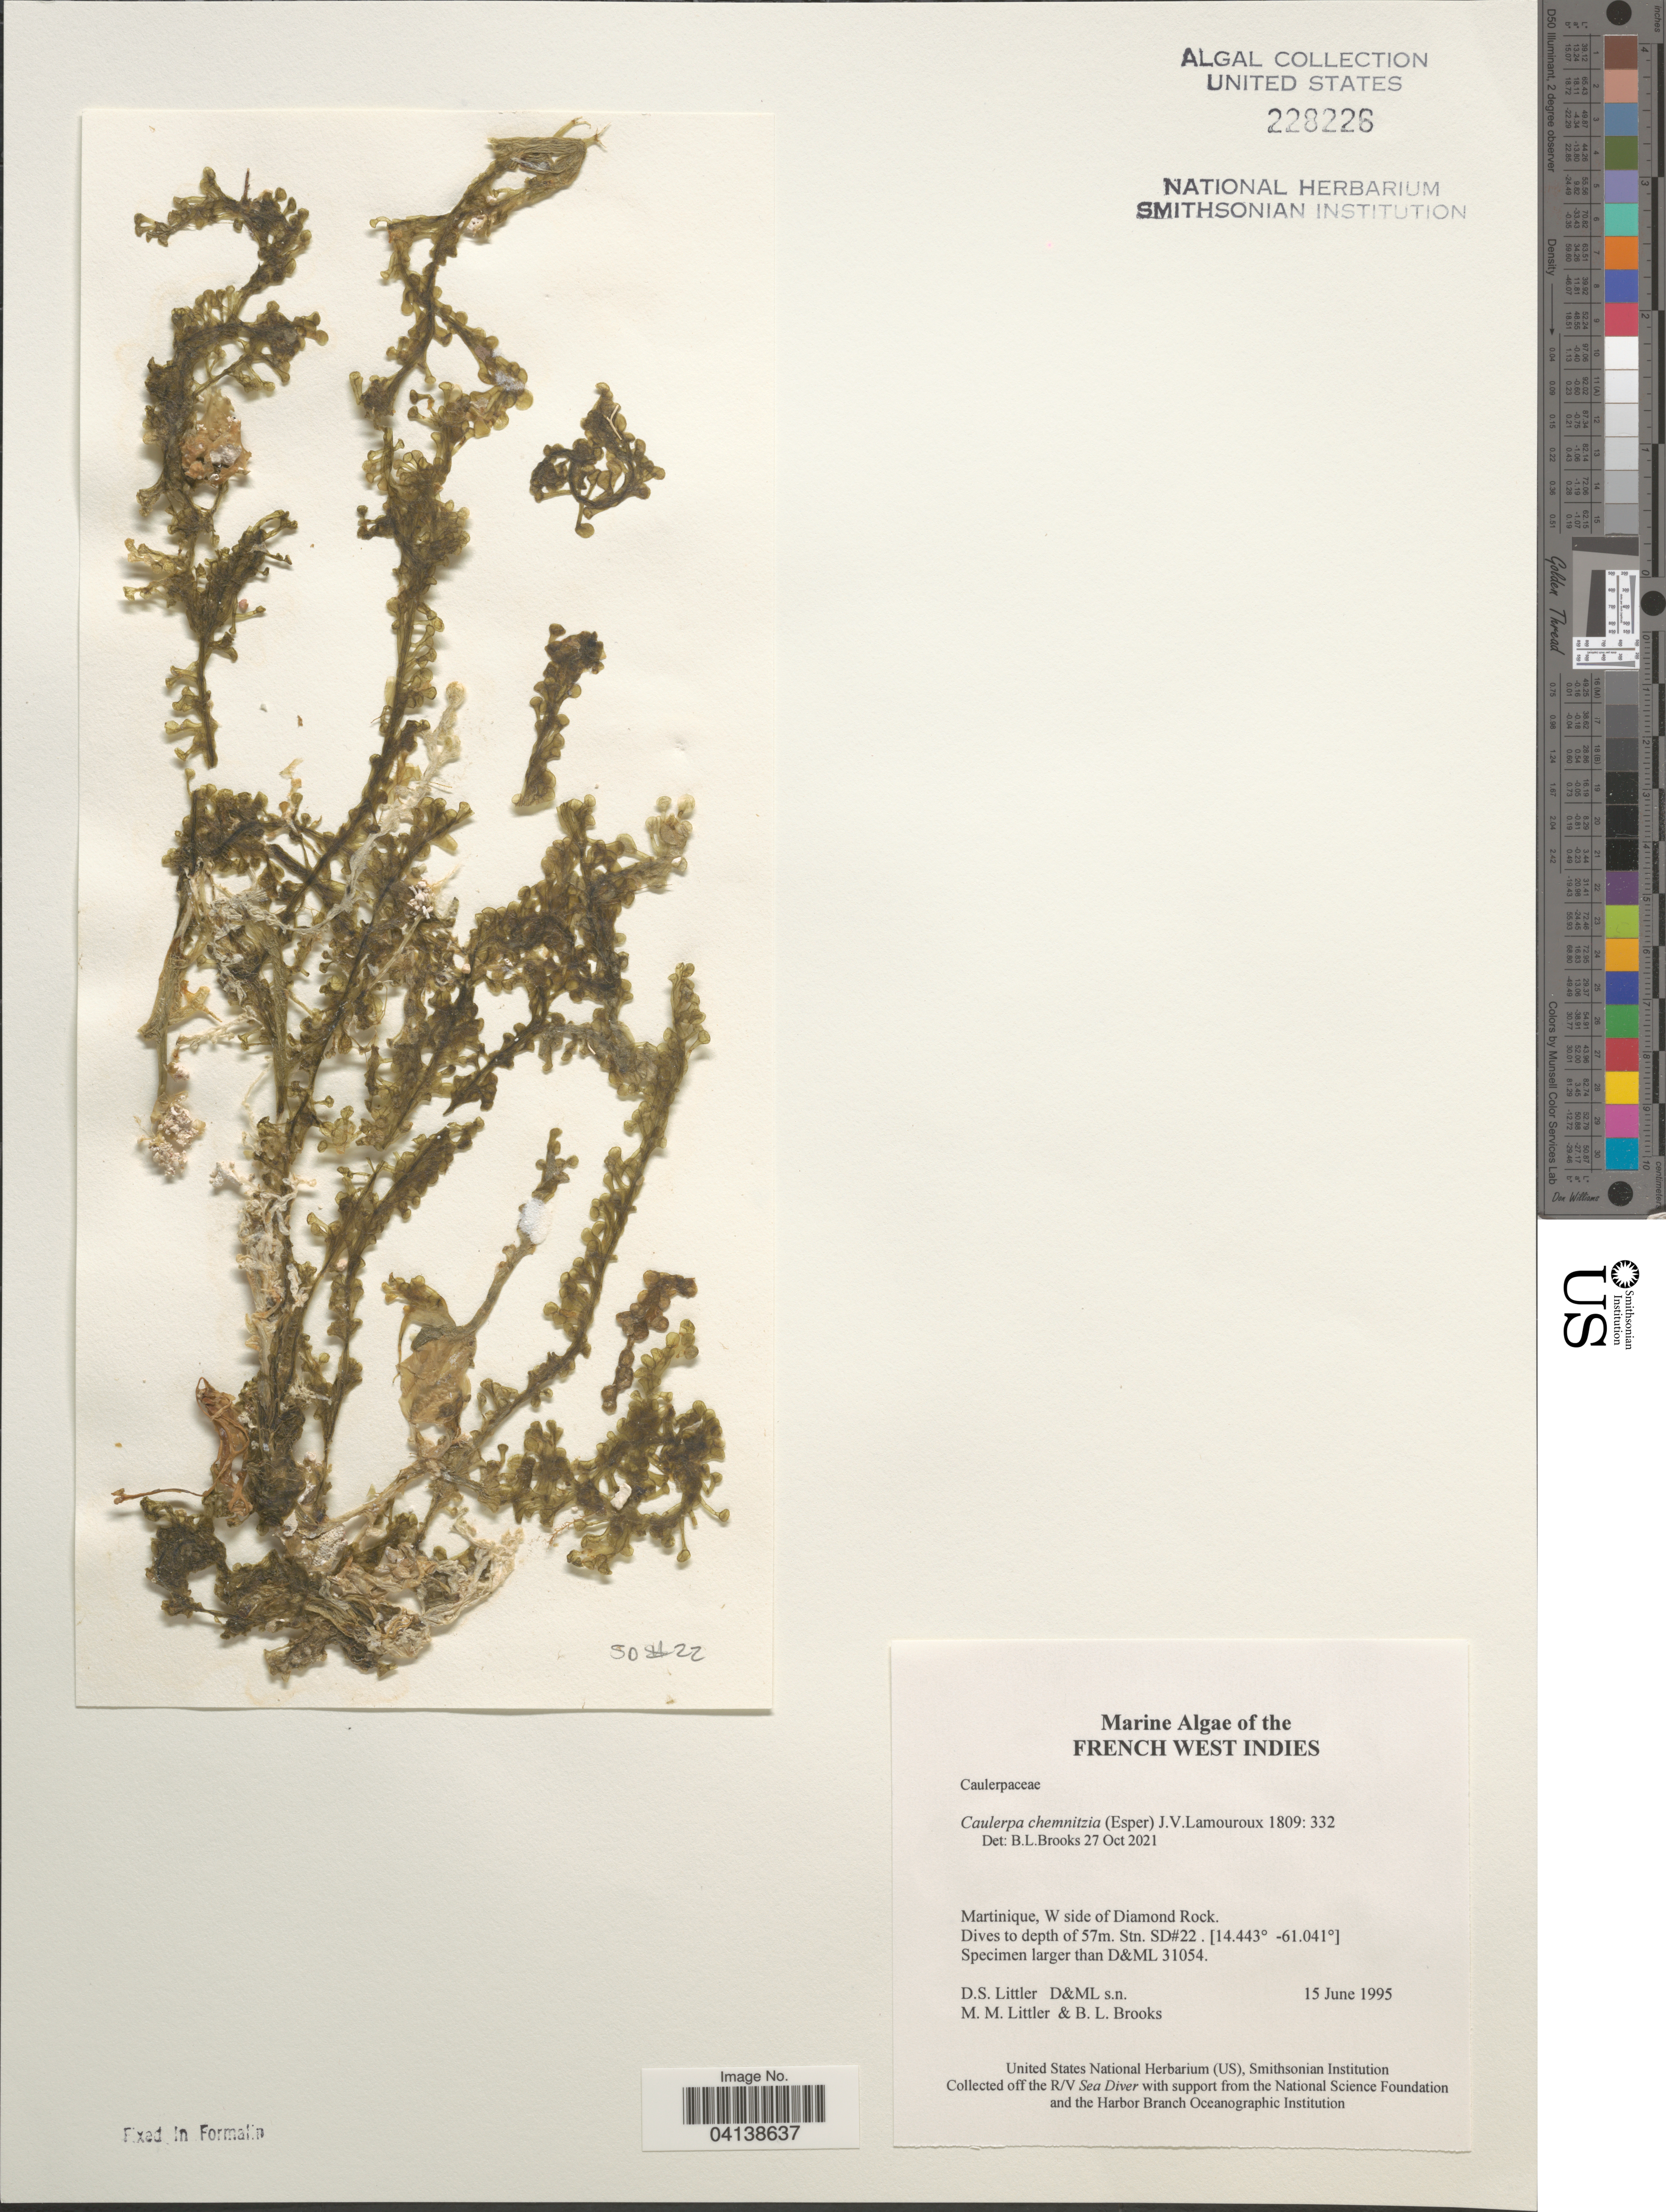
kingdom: Plantae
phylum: Chlorophyta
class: Ulvophyceae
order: Bryopsidales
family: Caulerpaceae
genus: Caulerpa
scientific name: Caulerpa chemnitzia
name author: (Esper) J.V.Lamouroux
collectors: D. S. Littler & B. Brooks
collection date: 1995-06-15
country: Martinique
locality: French West Indies. W side of Diamond Rock. Stn. SD#22.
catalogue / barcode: US 228226